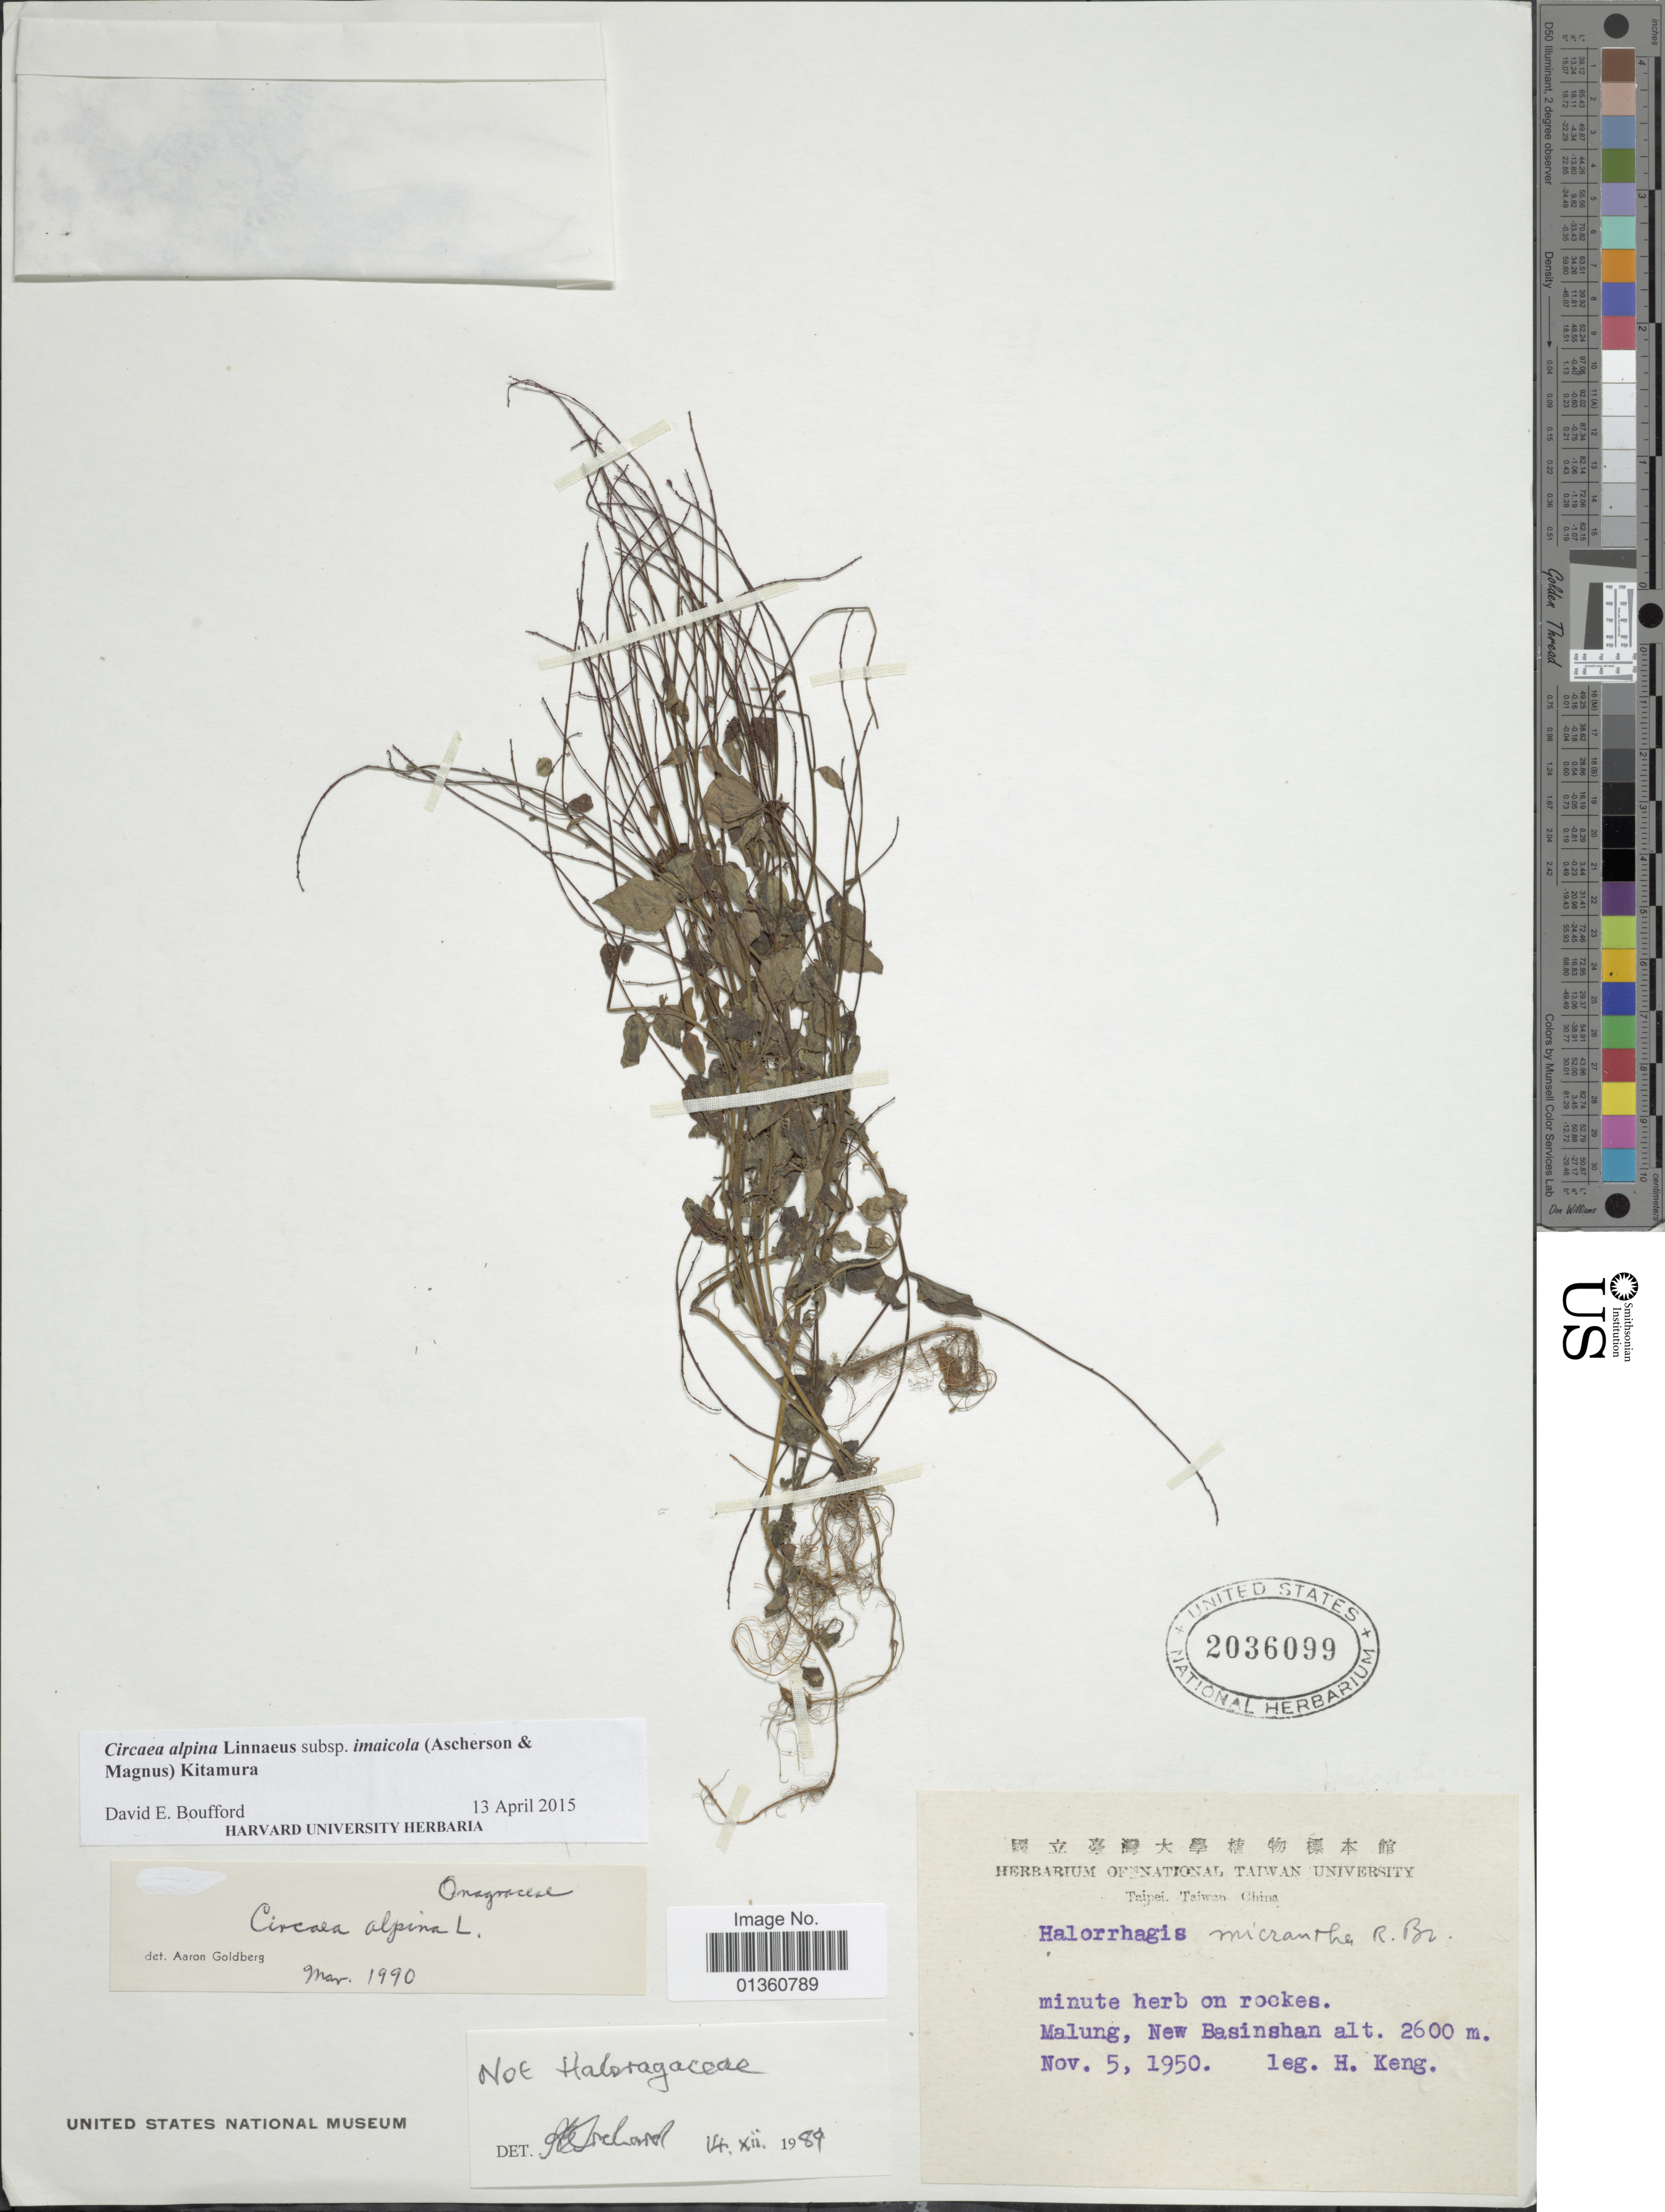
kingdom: Plantae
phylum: Tracheophyta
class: Magnoliopsida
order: Myrtales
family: Onagraceae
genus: Circaea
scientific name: Circaea alpina subsp. imaicola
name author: (Asch. & Magnus) Kitam.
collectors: H. Keng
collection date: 1950-11-05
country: Taiwan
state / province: Taipei City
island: Taiwan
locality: Malung, New Basinshan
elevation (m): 2600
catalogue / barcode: US 2036099